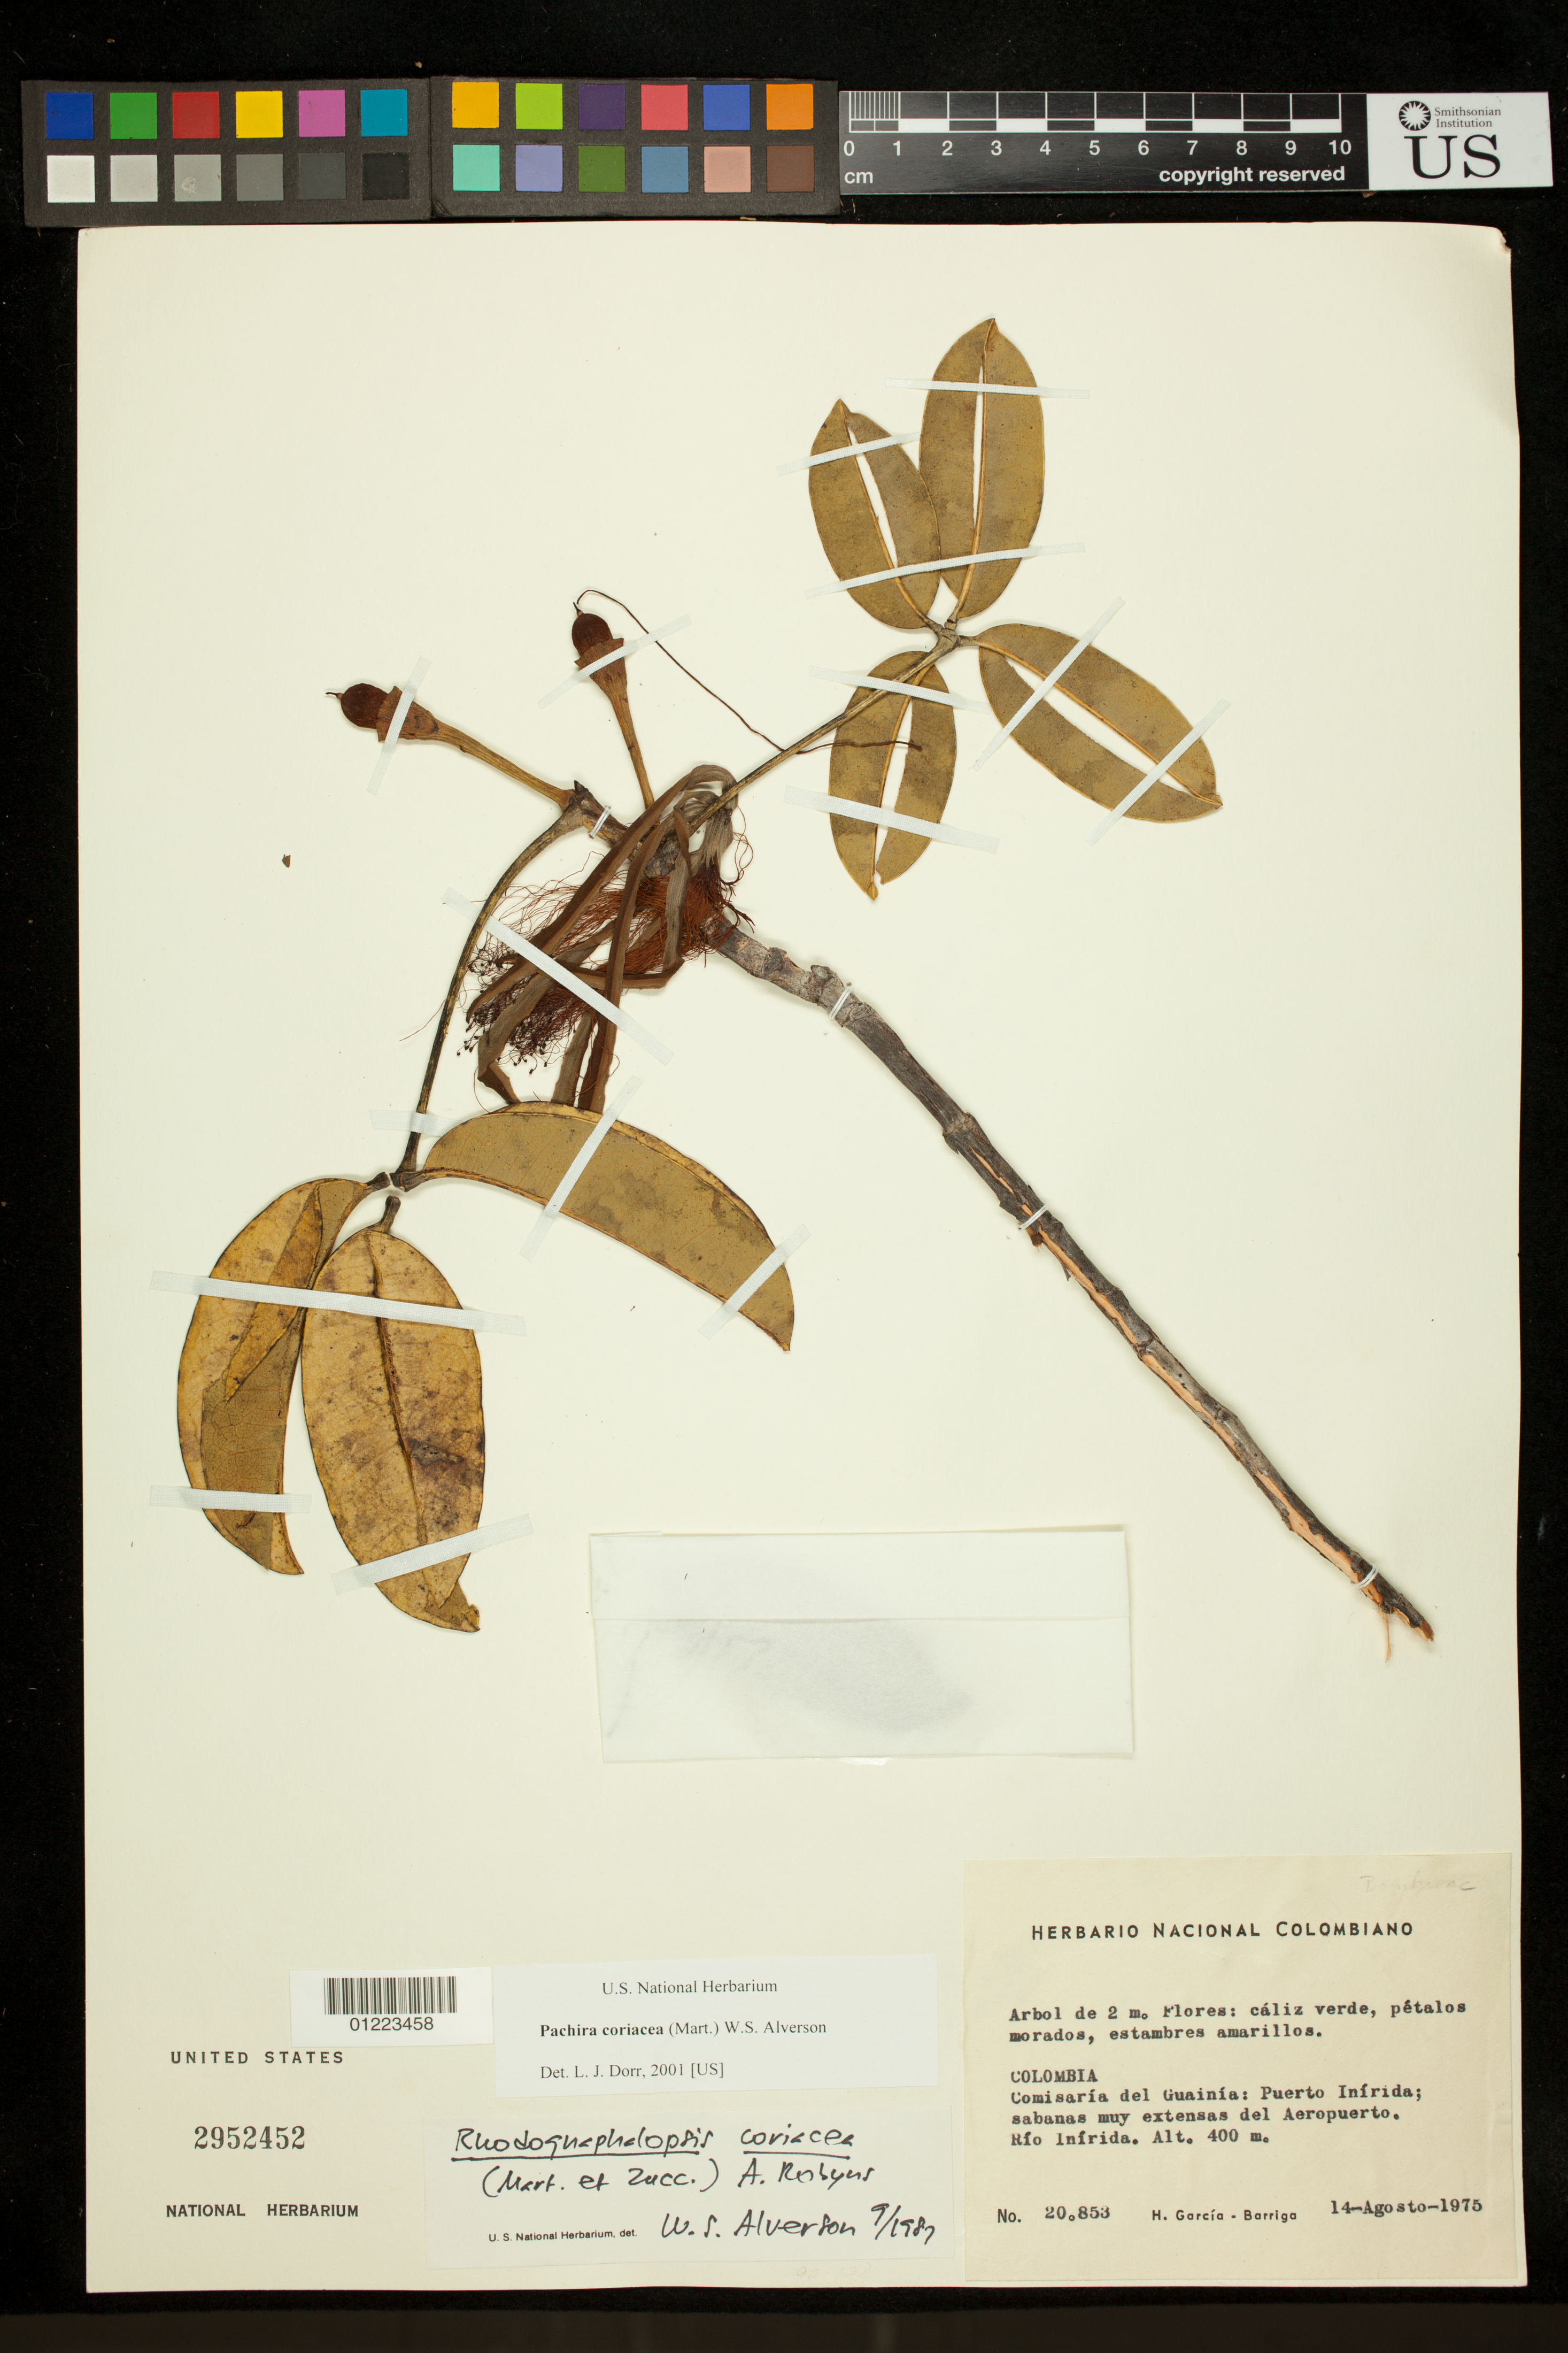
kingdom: Plantae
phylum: Tracheophyta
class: Magnoliopsida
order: Malvales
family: Malvaceae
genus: Pachira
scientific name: Pachira coriacea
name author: (C. Mart.) W.S. Alverson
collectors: H. García Barriga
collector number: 20853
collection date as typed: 8/14/1975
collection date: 1975-08-14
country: Colombia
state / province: Guainía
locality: Comisaria del Guainia: Puerto Inírida; sabanas muy extensas del Aeropuerto. Rio Inírida.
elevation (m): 400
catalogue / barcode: US 2852452